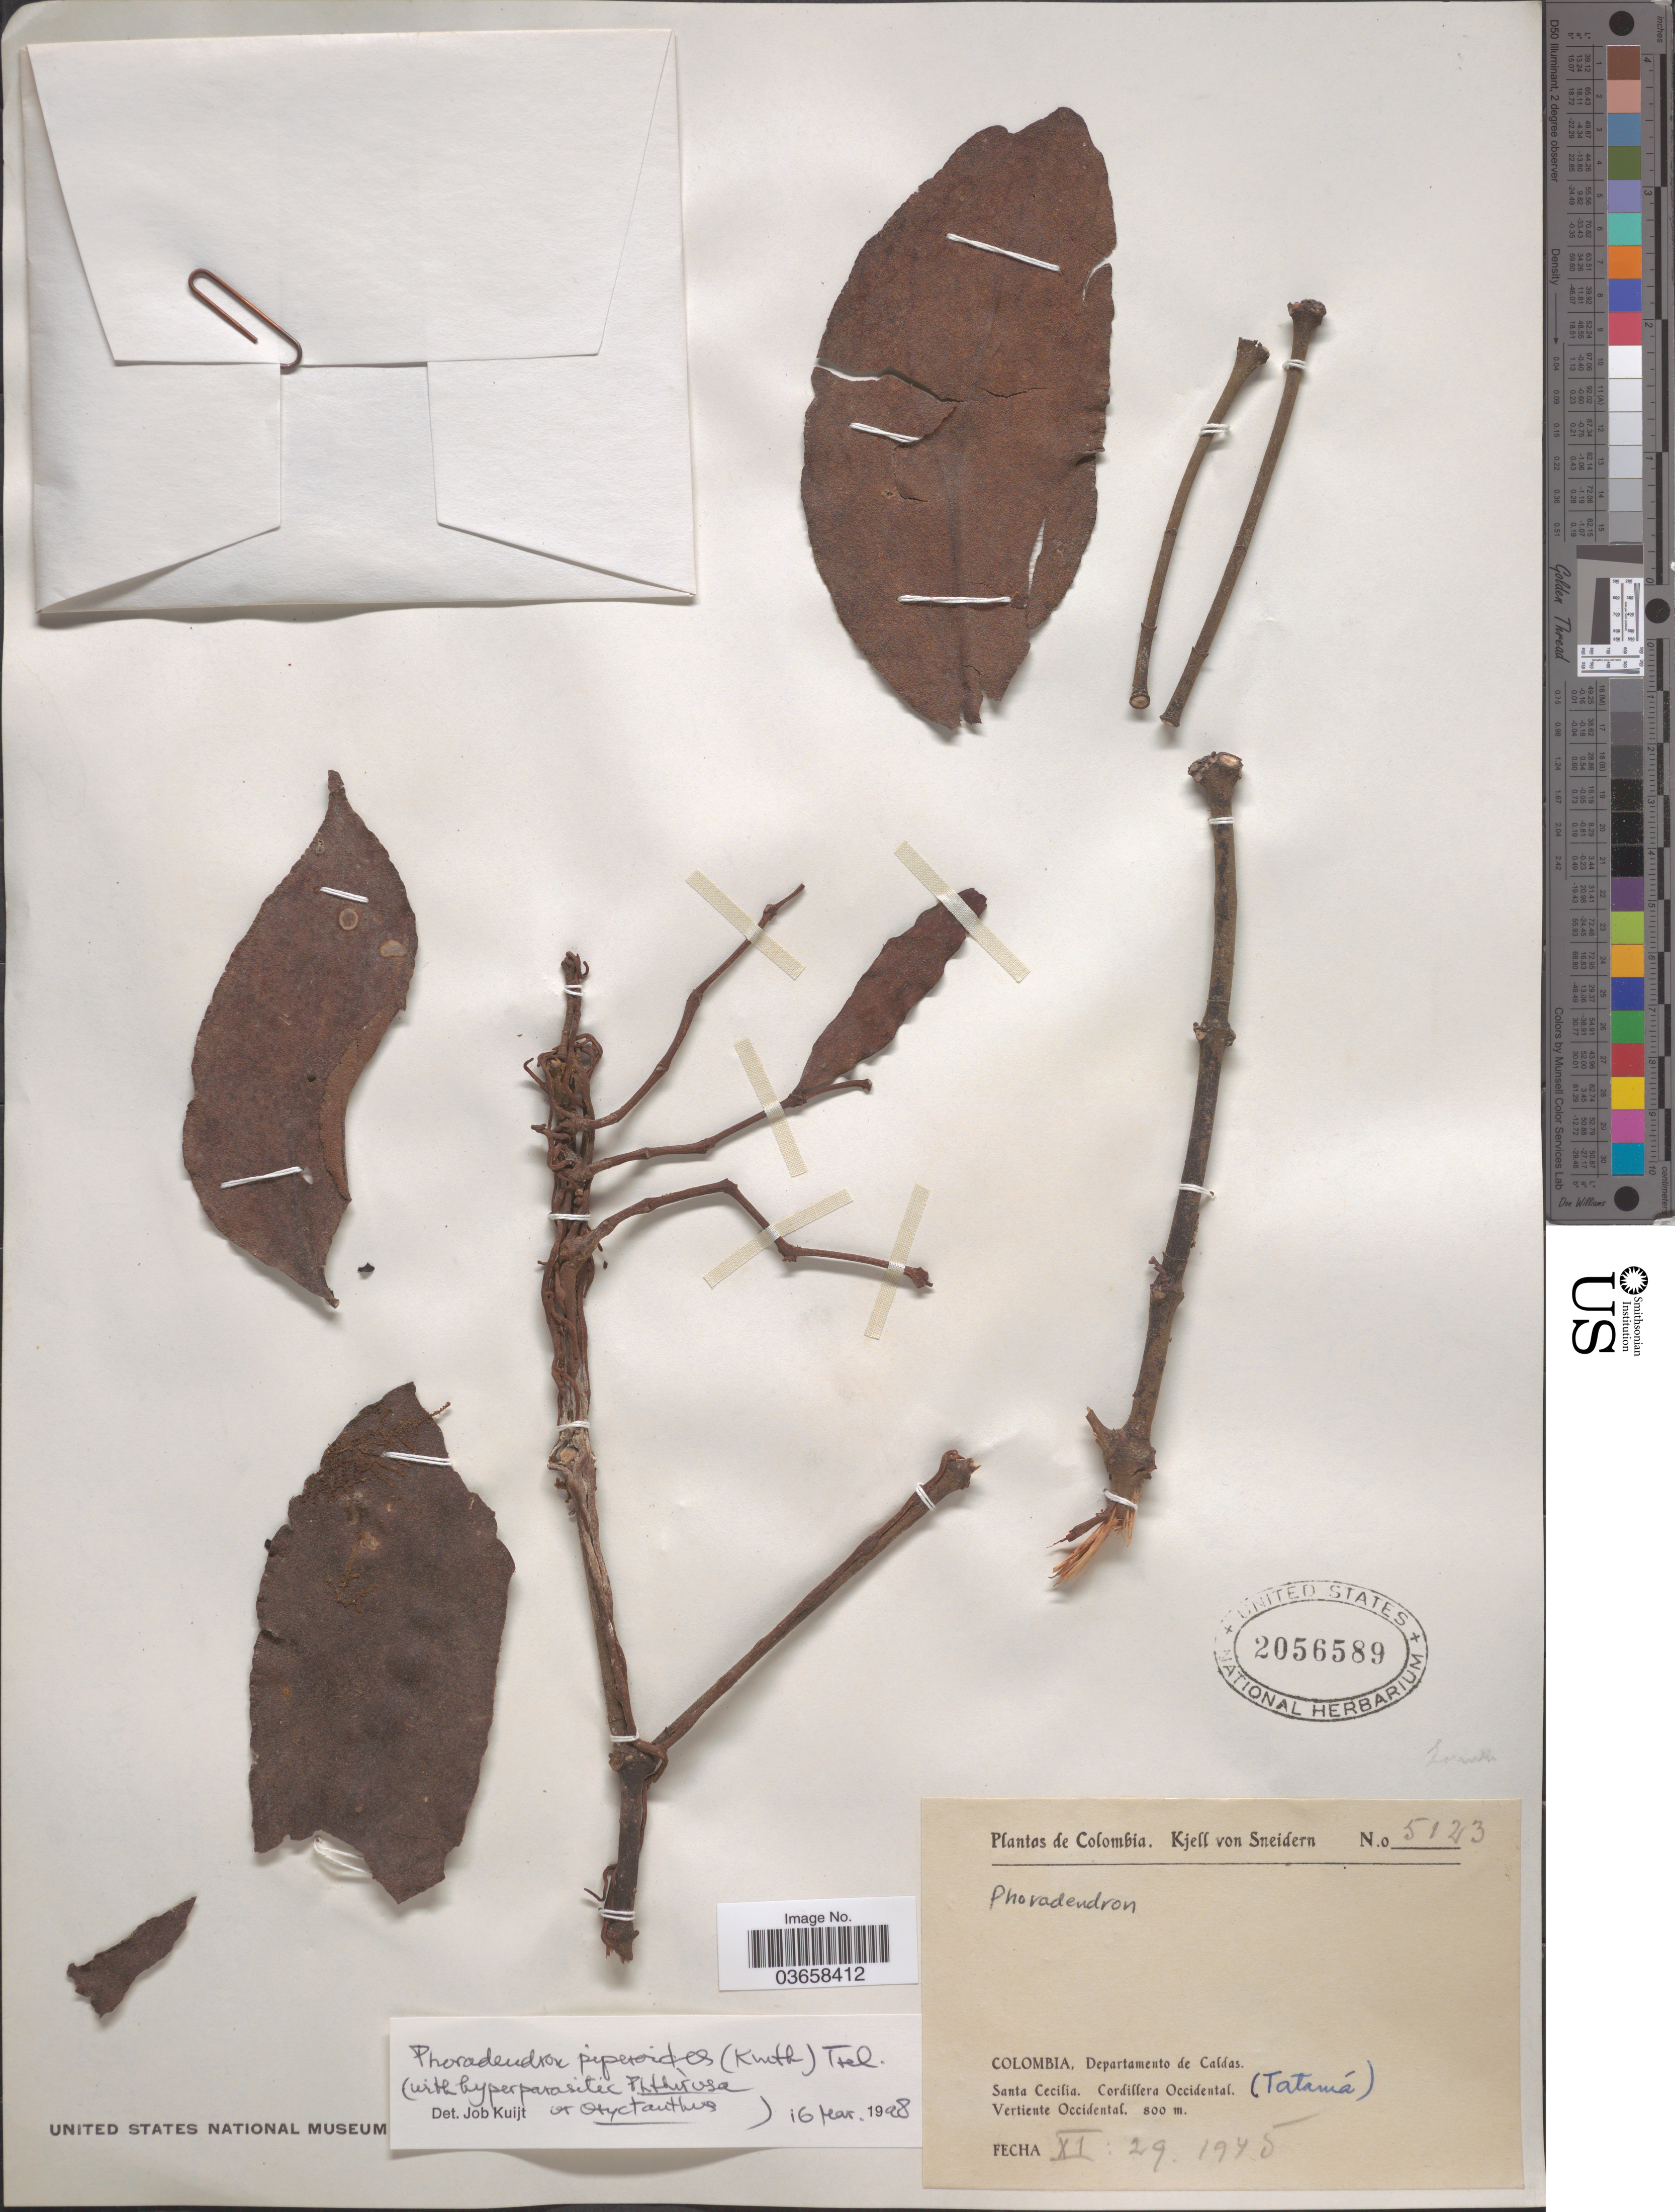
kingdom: Plantae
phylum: Tracheophyta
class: Magnoliopsida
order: Santalales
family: Viscaceae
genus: Phoradendron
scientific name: Phoradendron piperoides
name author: (Kunth) Trel.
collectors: K. von Sneidern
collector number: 5123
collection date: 1945-11-29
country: Colombia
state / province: Caldas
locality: Departamento de Caldas. Santa Cecilia. Cordillera Occidental (Tatamá). Vertiente Occidental.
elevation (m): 800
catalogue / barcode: US 2056589